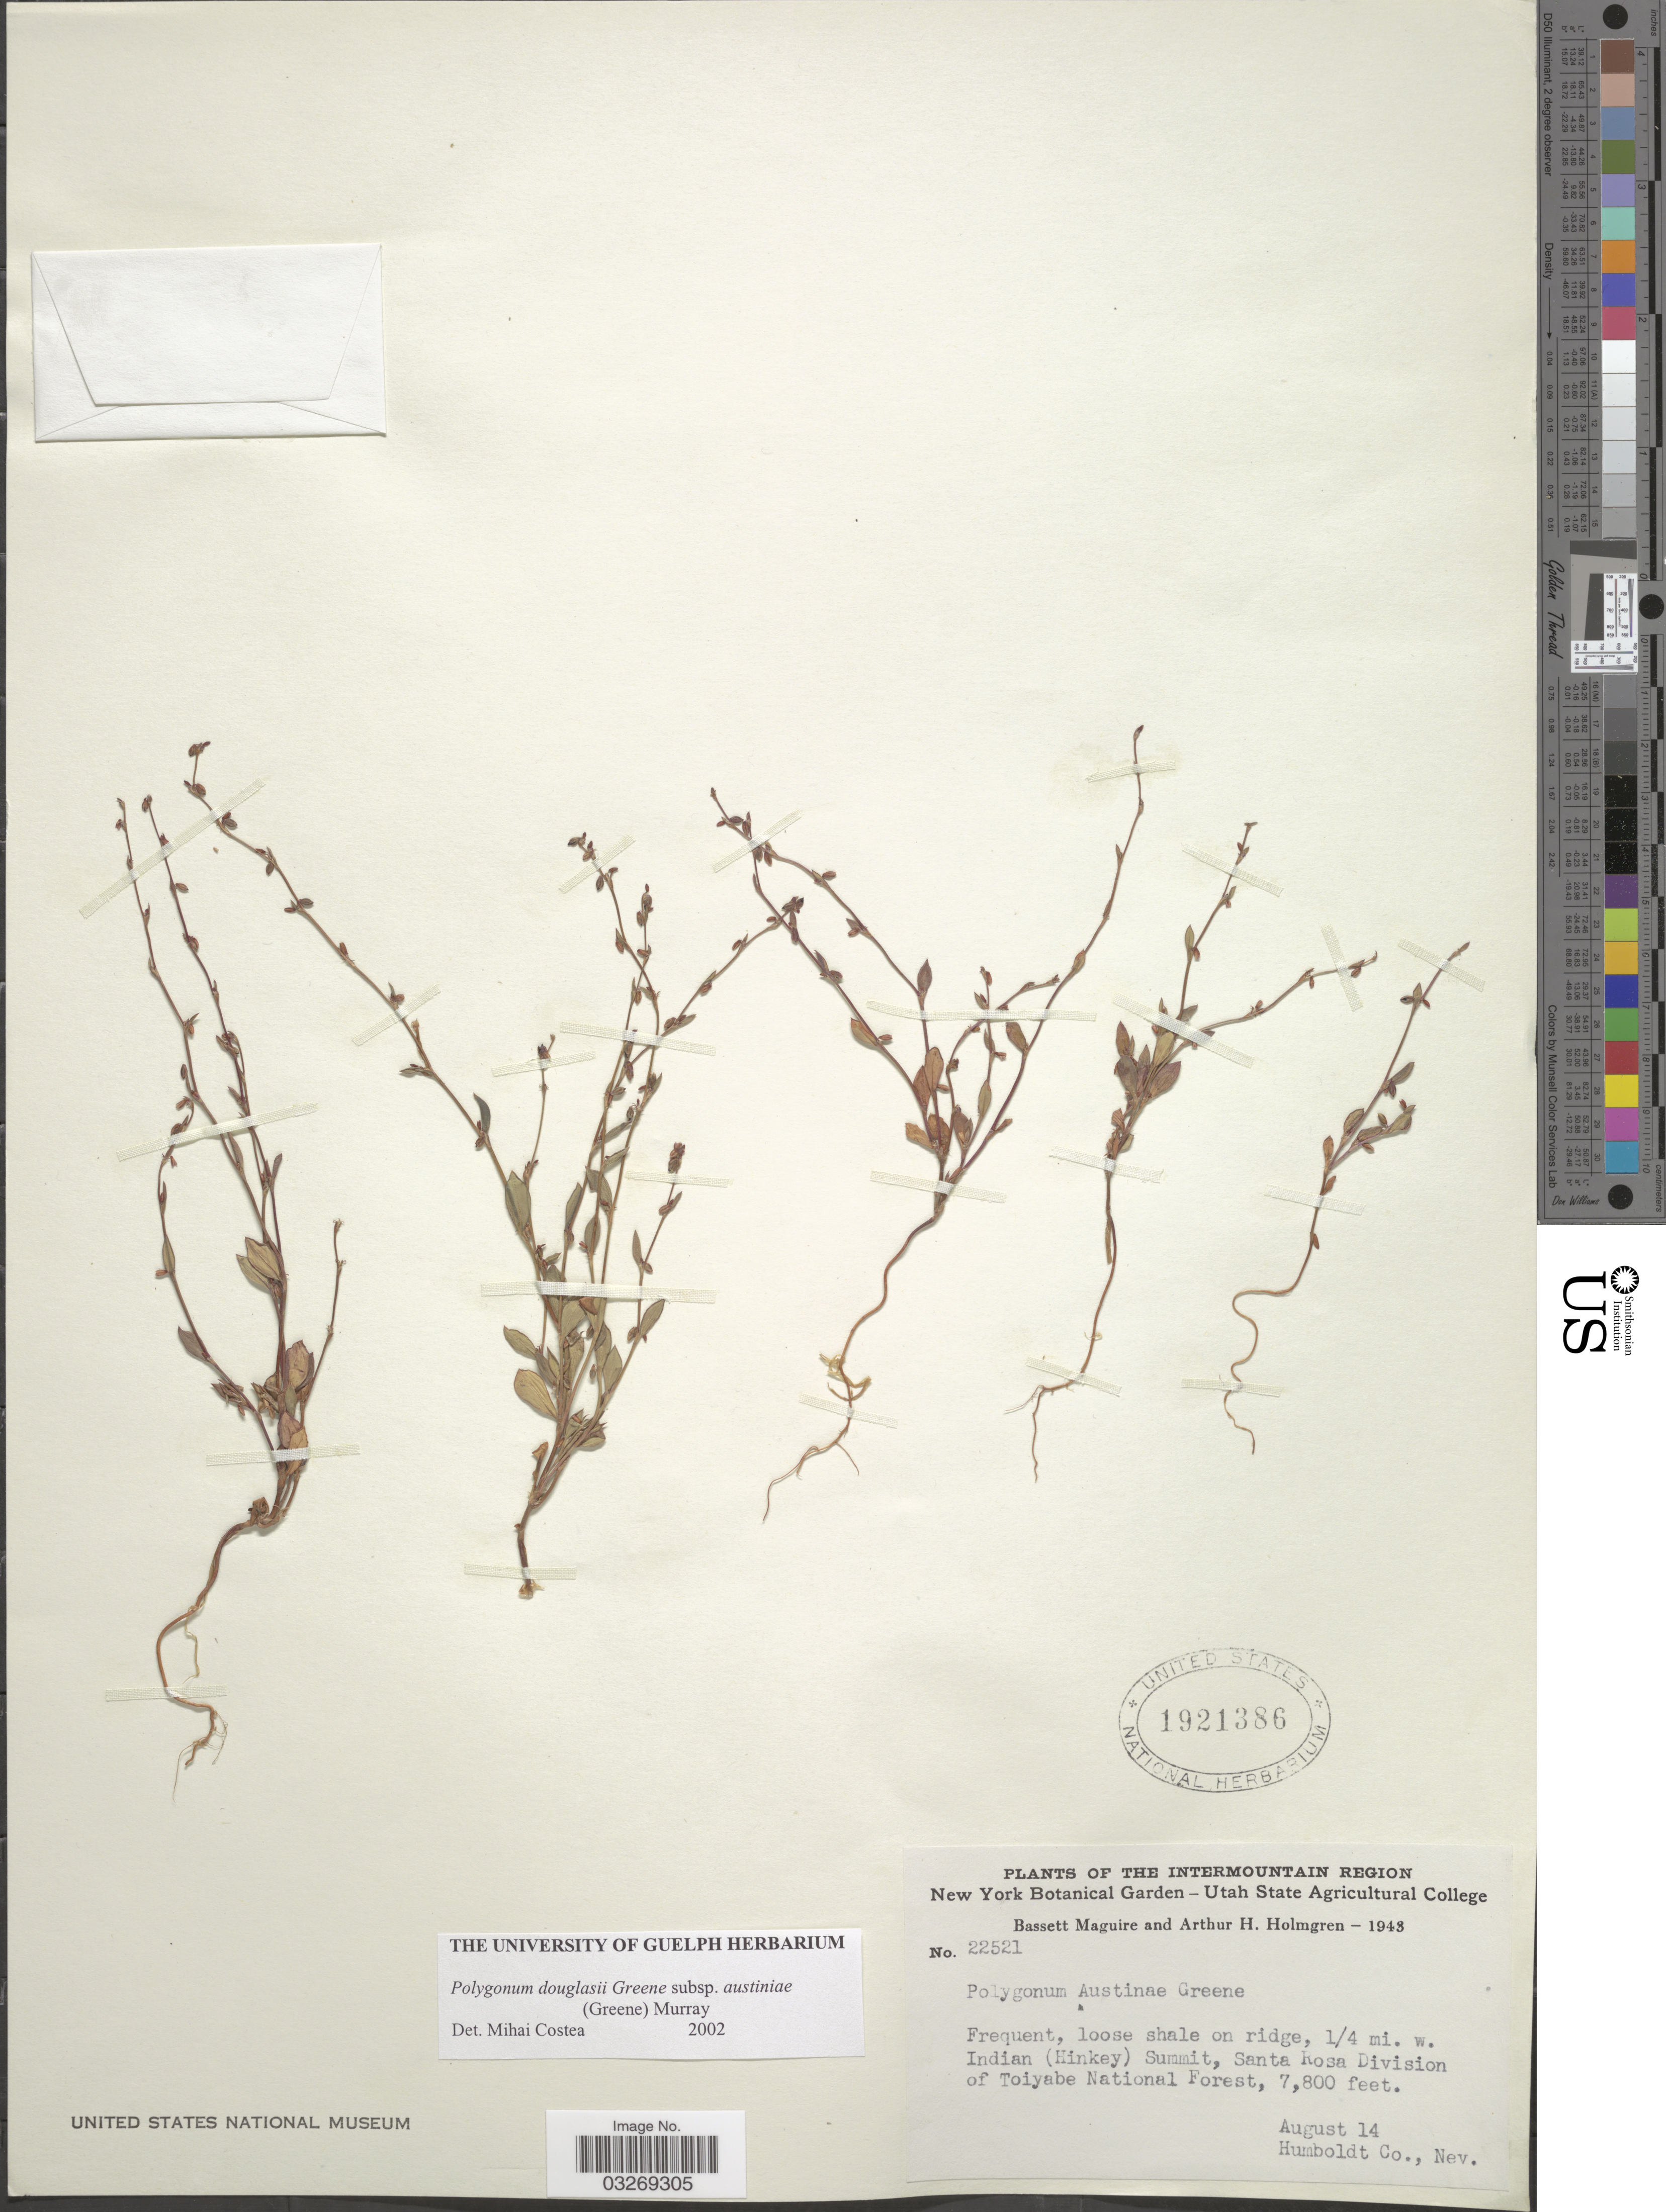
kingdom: Plantae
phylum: Tracheophyta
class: Magnoliopsida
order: Caryophyllales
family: Polygonaceae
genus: Polygonum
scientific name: Polygonum douglasii subsp. austiniae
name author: (S.W. Greene) A.E. Murray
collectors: B. Maguire & A. H. Holmgren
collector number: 22521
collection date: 1943-08-14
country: United States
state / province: Nevada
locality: The Intermountain Region, ¼ mi. w. Indian (Hinkey) Summit, Santa Rosa Division of Toiyabe National Forest. Humboldt Co.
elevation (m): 2377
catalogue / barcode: US 1921386